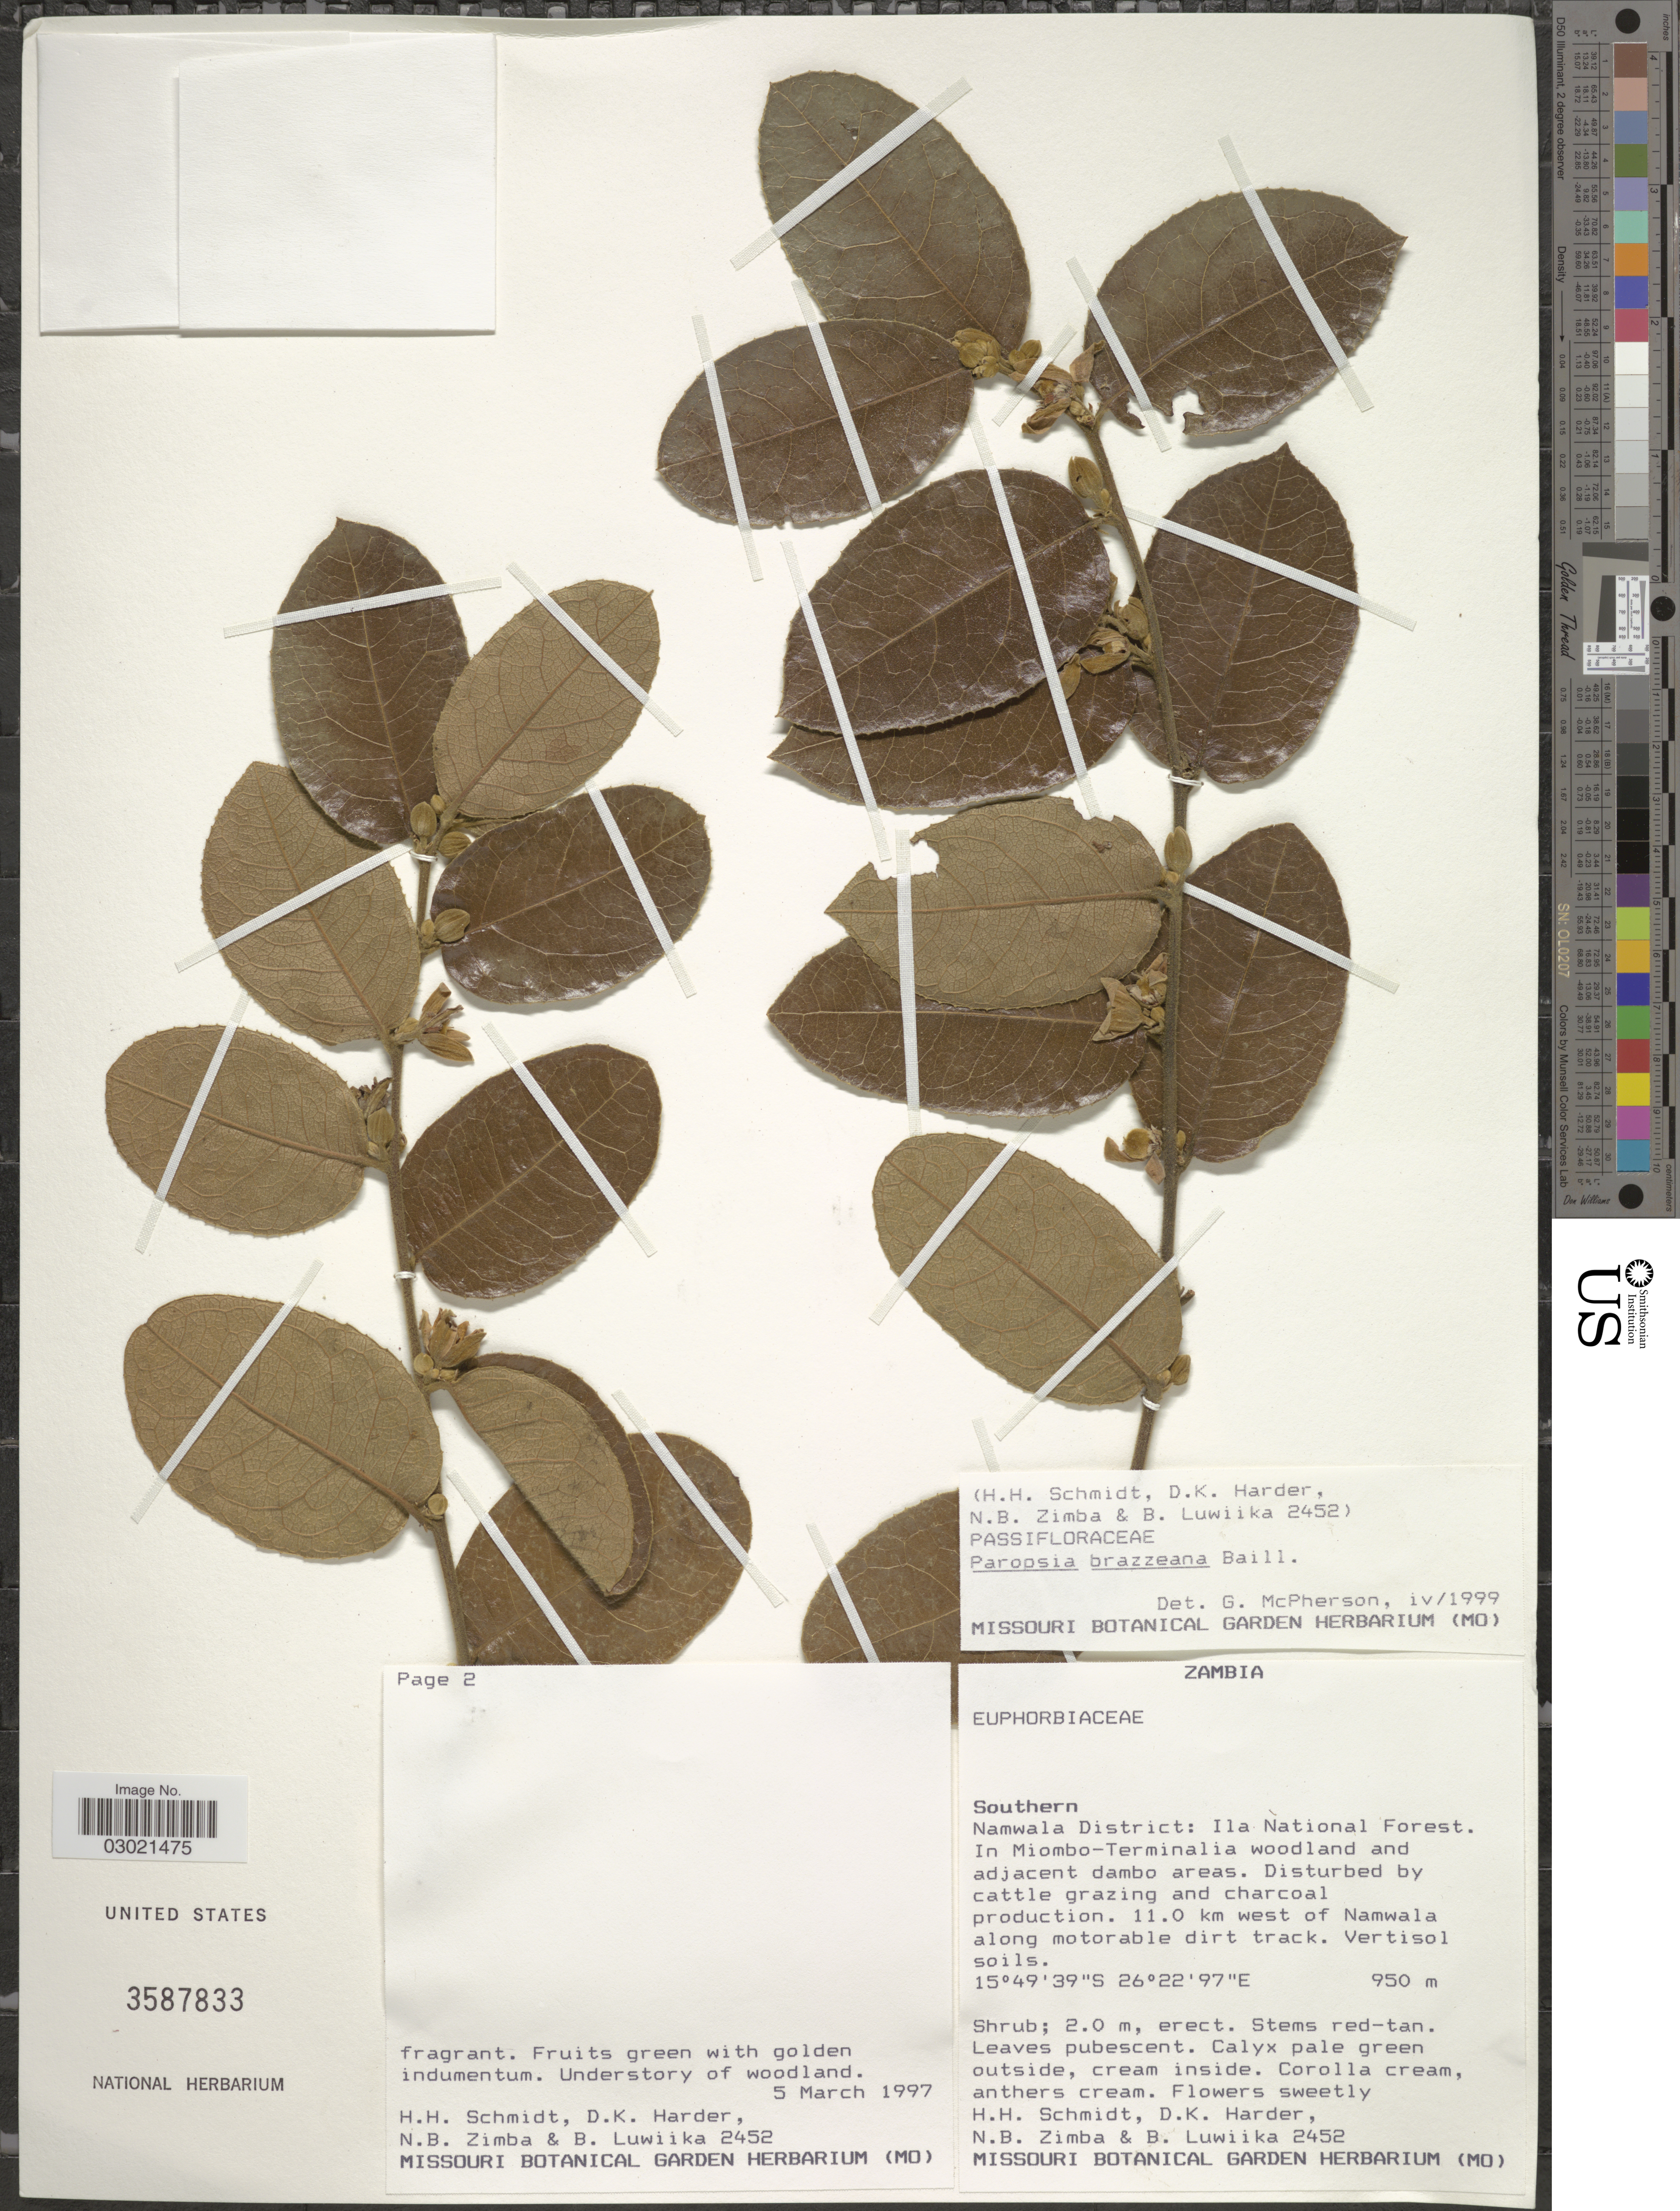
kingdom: Plantae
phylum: Tracheophyta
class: Magnoliopsida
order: Malpighiales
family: Passifloraceae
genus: Paropsia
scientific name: Paropsia brazzaeana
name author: Baill.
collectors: H. H. Schmidt, D. Harder, N. B. Zimba & B. Luwiika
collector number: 2452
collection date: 1997-03-05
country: Zambia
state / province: Southern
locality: Namwala District: Ila National Forest. In Miombo-Terminalia woodland and adjacent dambo areas. 11.0 km west of Namwala along motorable dirt track.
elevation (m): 950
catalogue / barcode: US 3587833